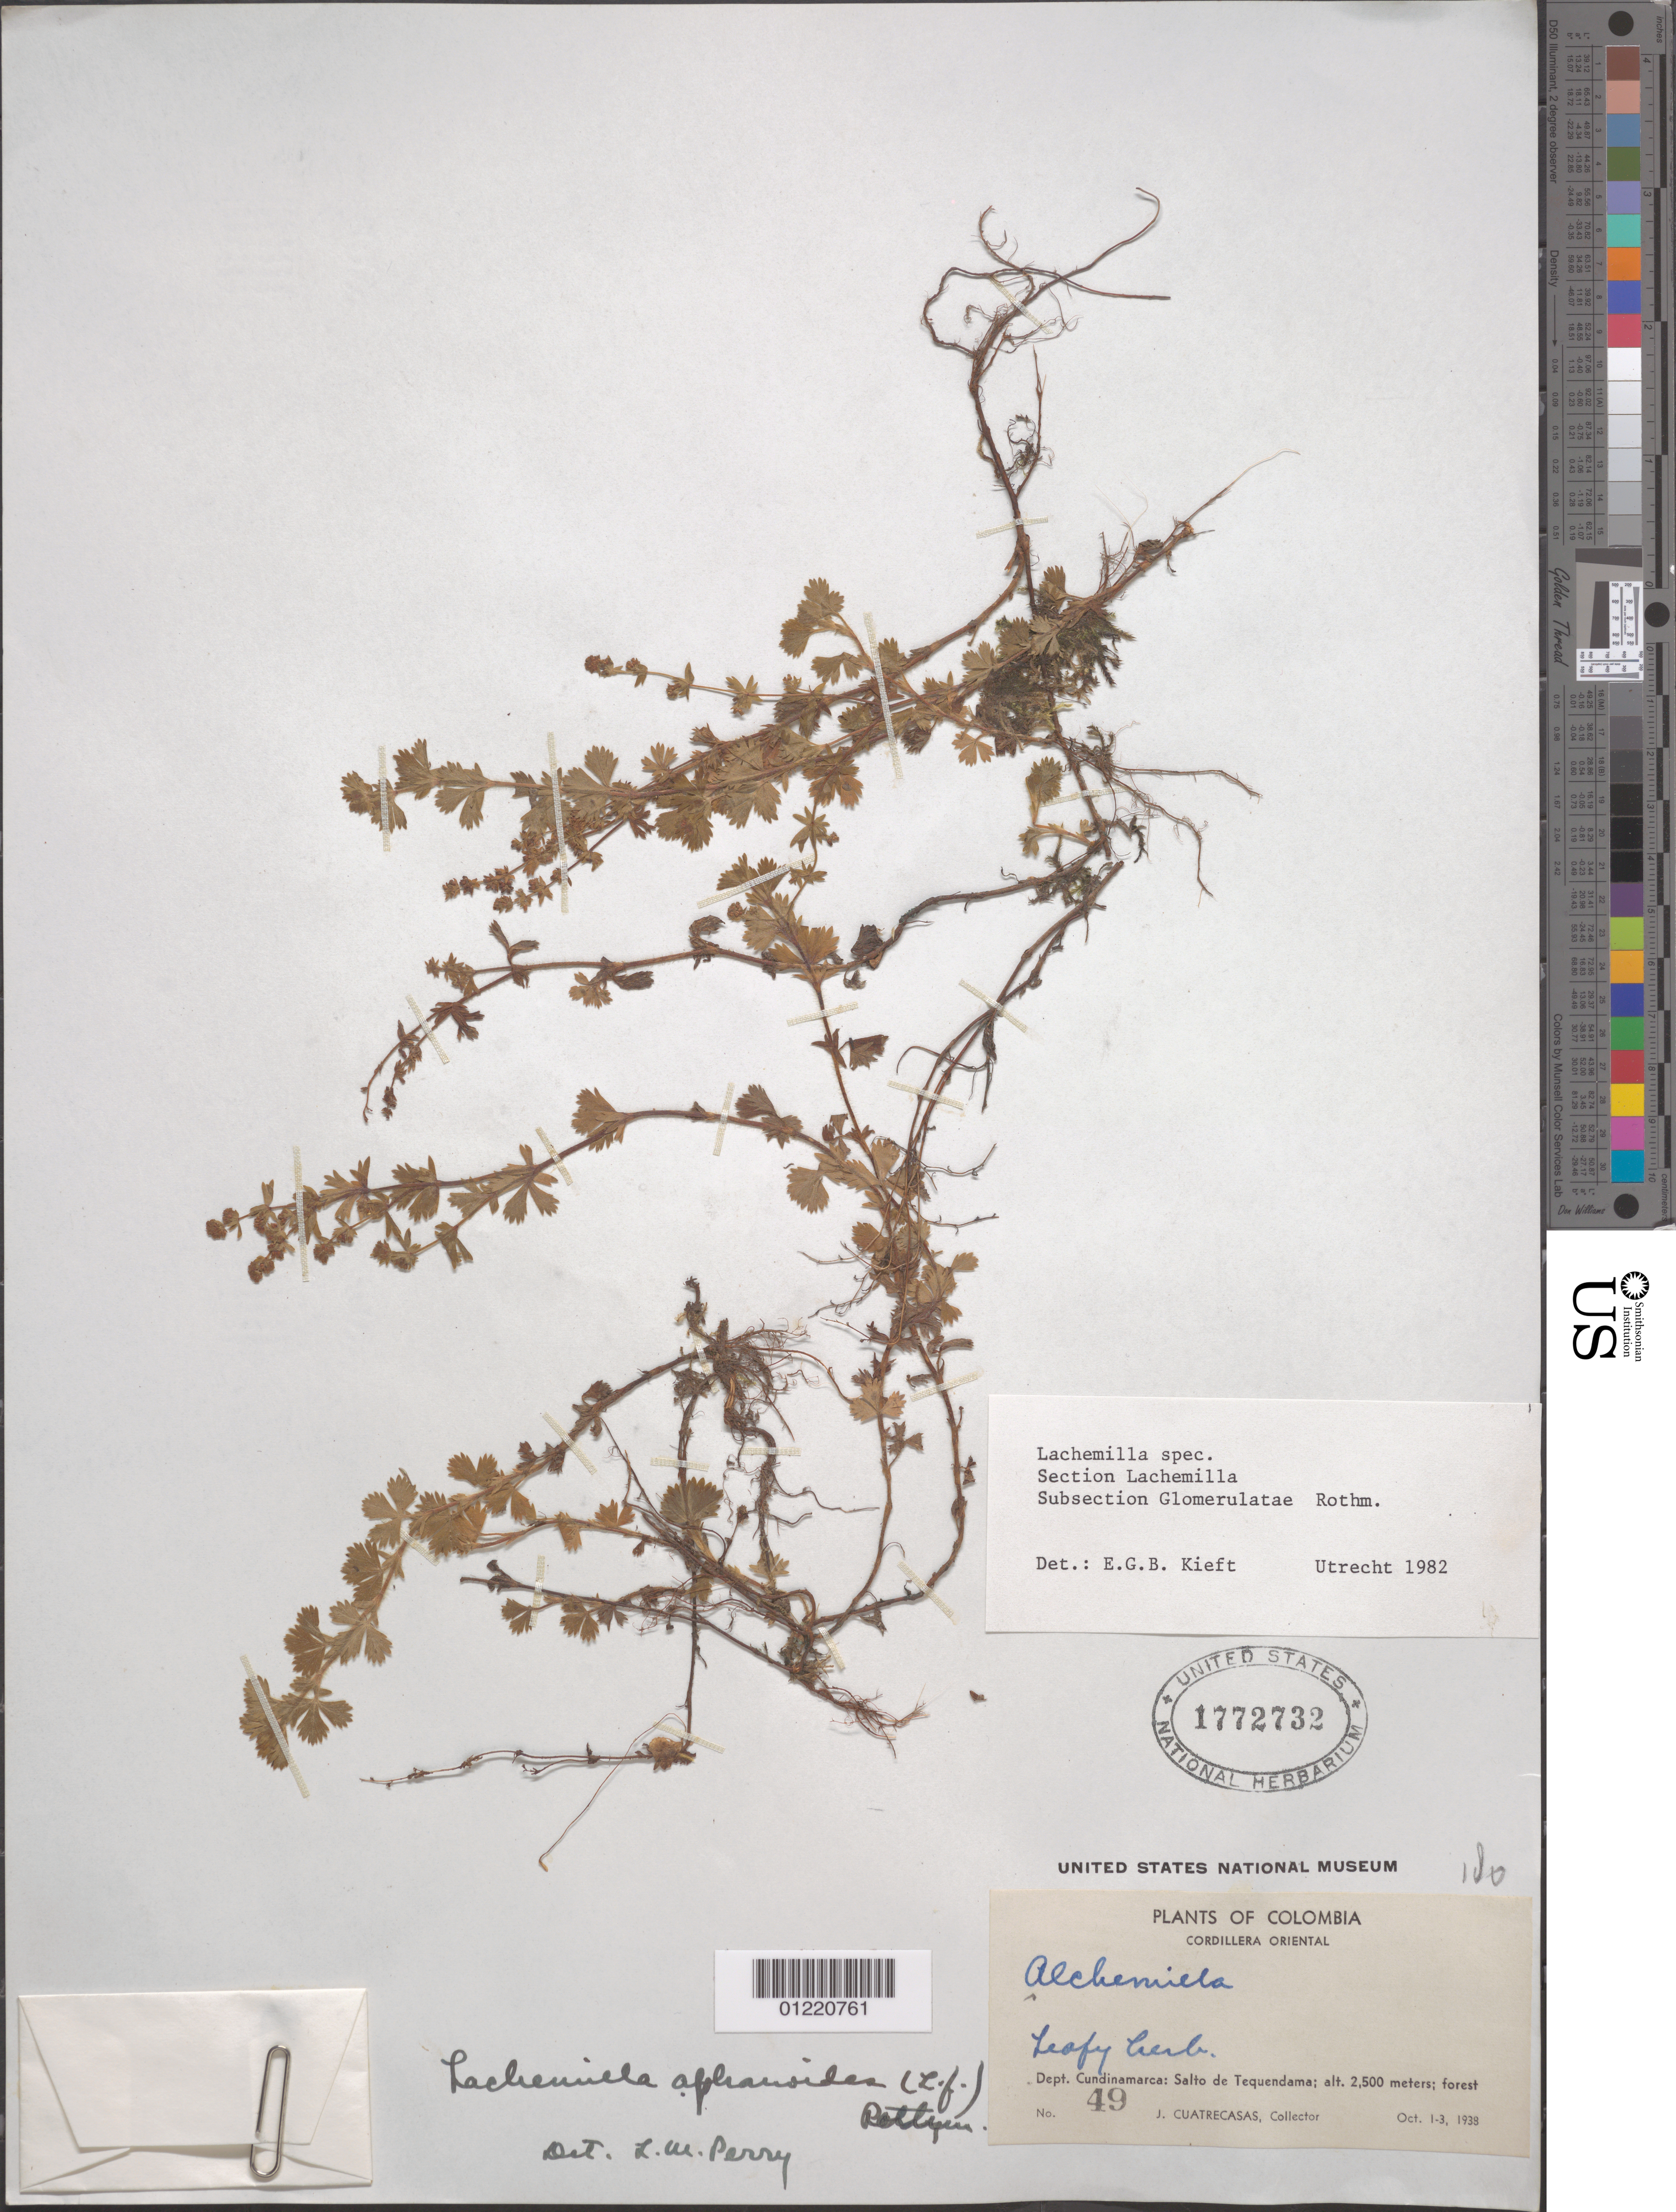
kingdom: Plantae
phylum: Tracheophyta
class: Magnoliopsida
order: Rosales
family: Rosaceae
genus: Lachemilla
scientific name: Lachemilla sp.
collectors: J. Cuatrecasas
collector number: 49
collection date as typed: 1-Oct-38 to 3-Oct-38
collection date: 1938-10-01/1938-10-03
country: Colombia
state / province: Cundinamarca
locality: Salto de Tequendama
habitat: forest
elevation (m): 2500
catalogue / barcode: US 1772732